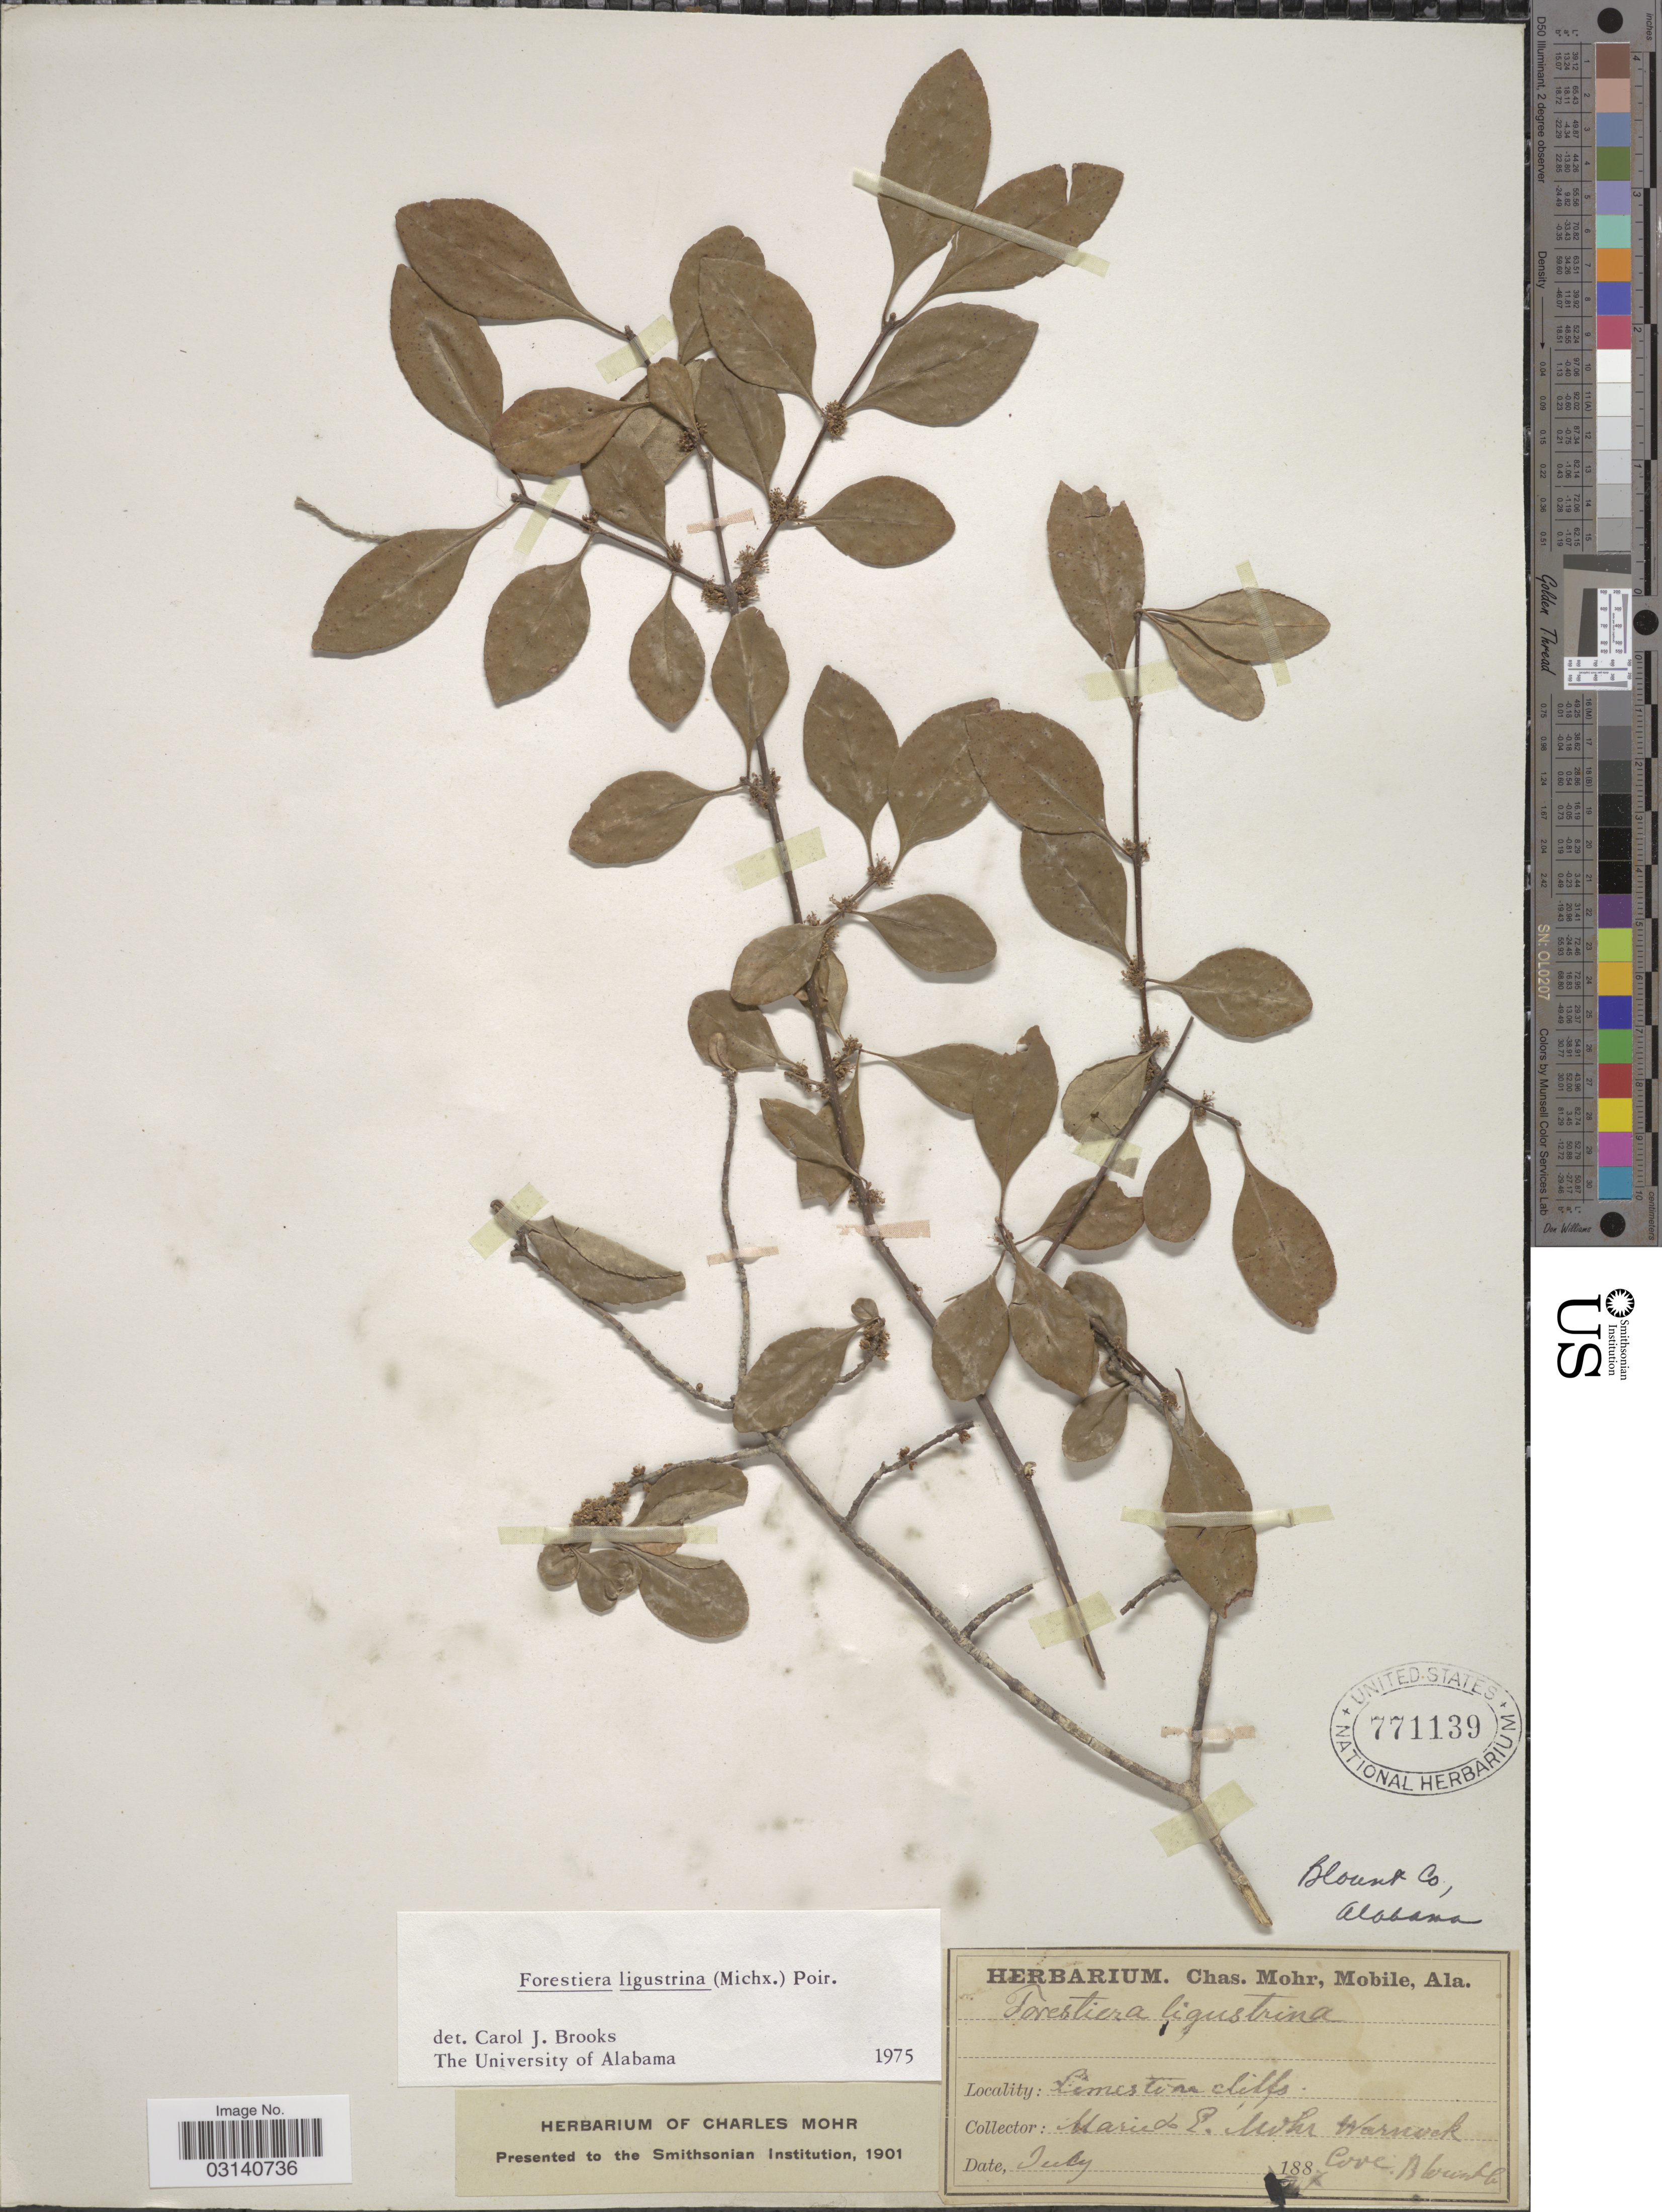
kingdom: Plantae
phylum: Tracheophyta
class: Magnoliopsida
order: Lamiales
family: Oleaceae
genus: Forestiera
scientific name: Forestiera ligustrina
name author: (Michx.) Poir.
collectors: M. Mohr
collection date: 1887-07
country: United States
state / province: Alabama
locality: Warnock Cove, Blount Co.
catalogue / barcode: US 771139